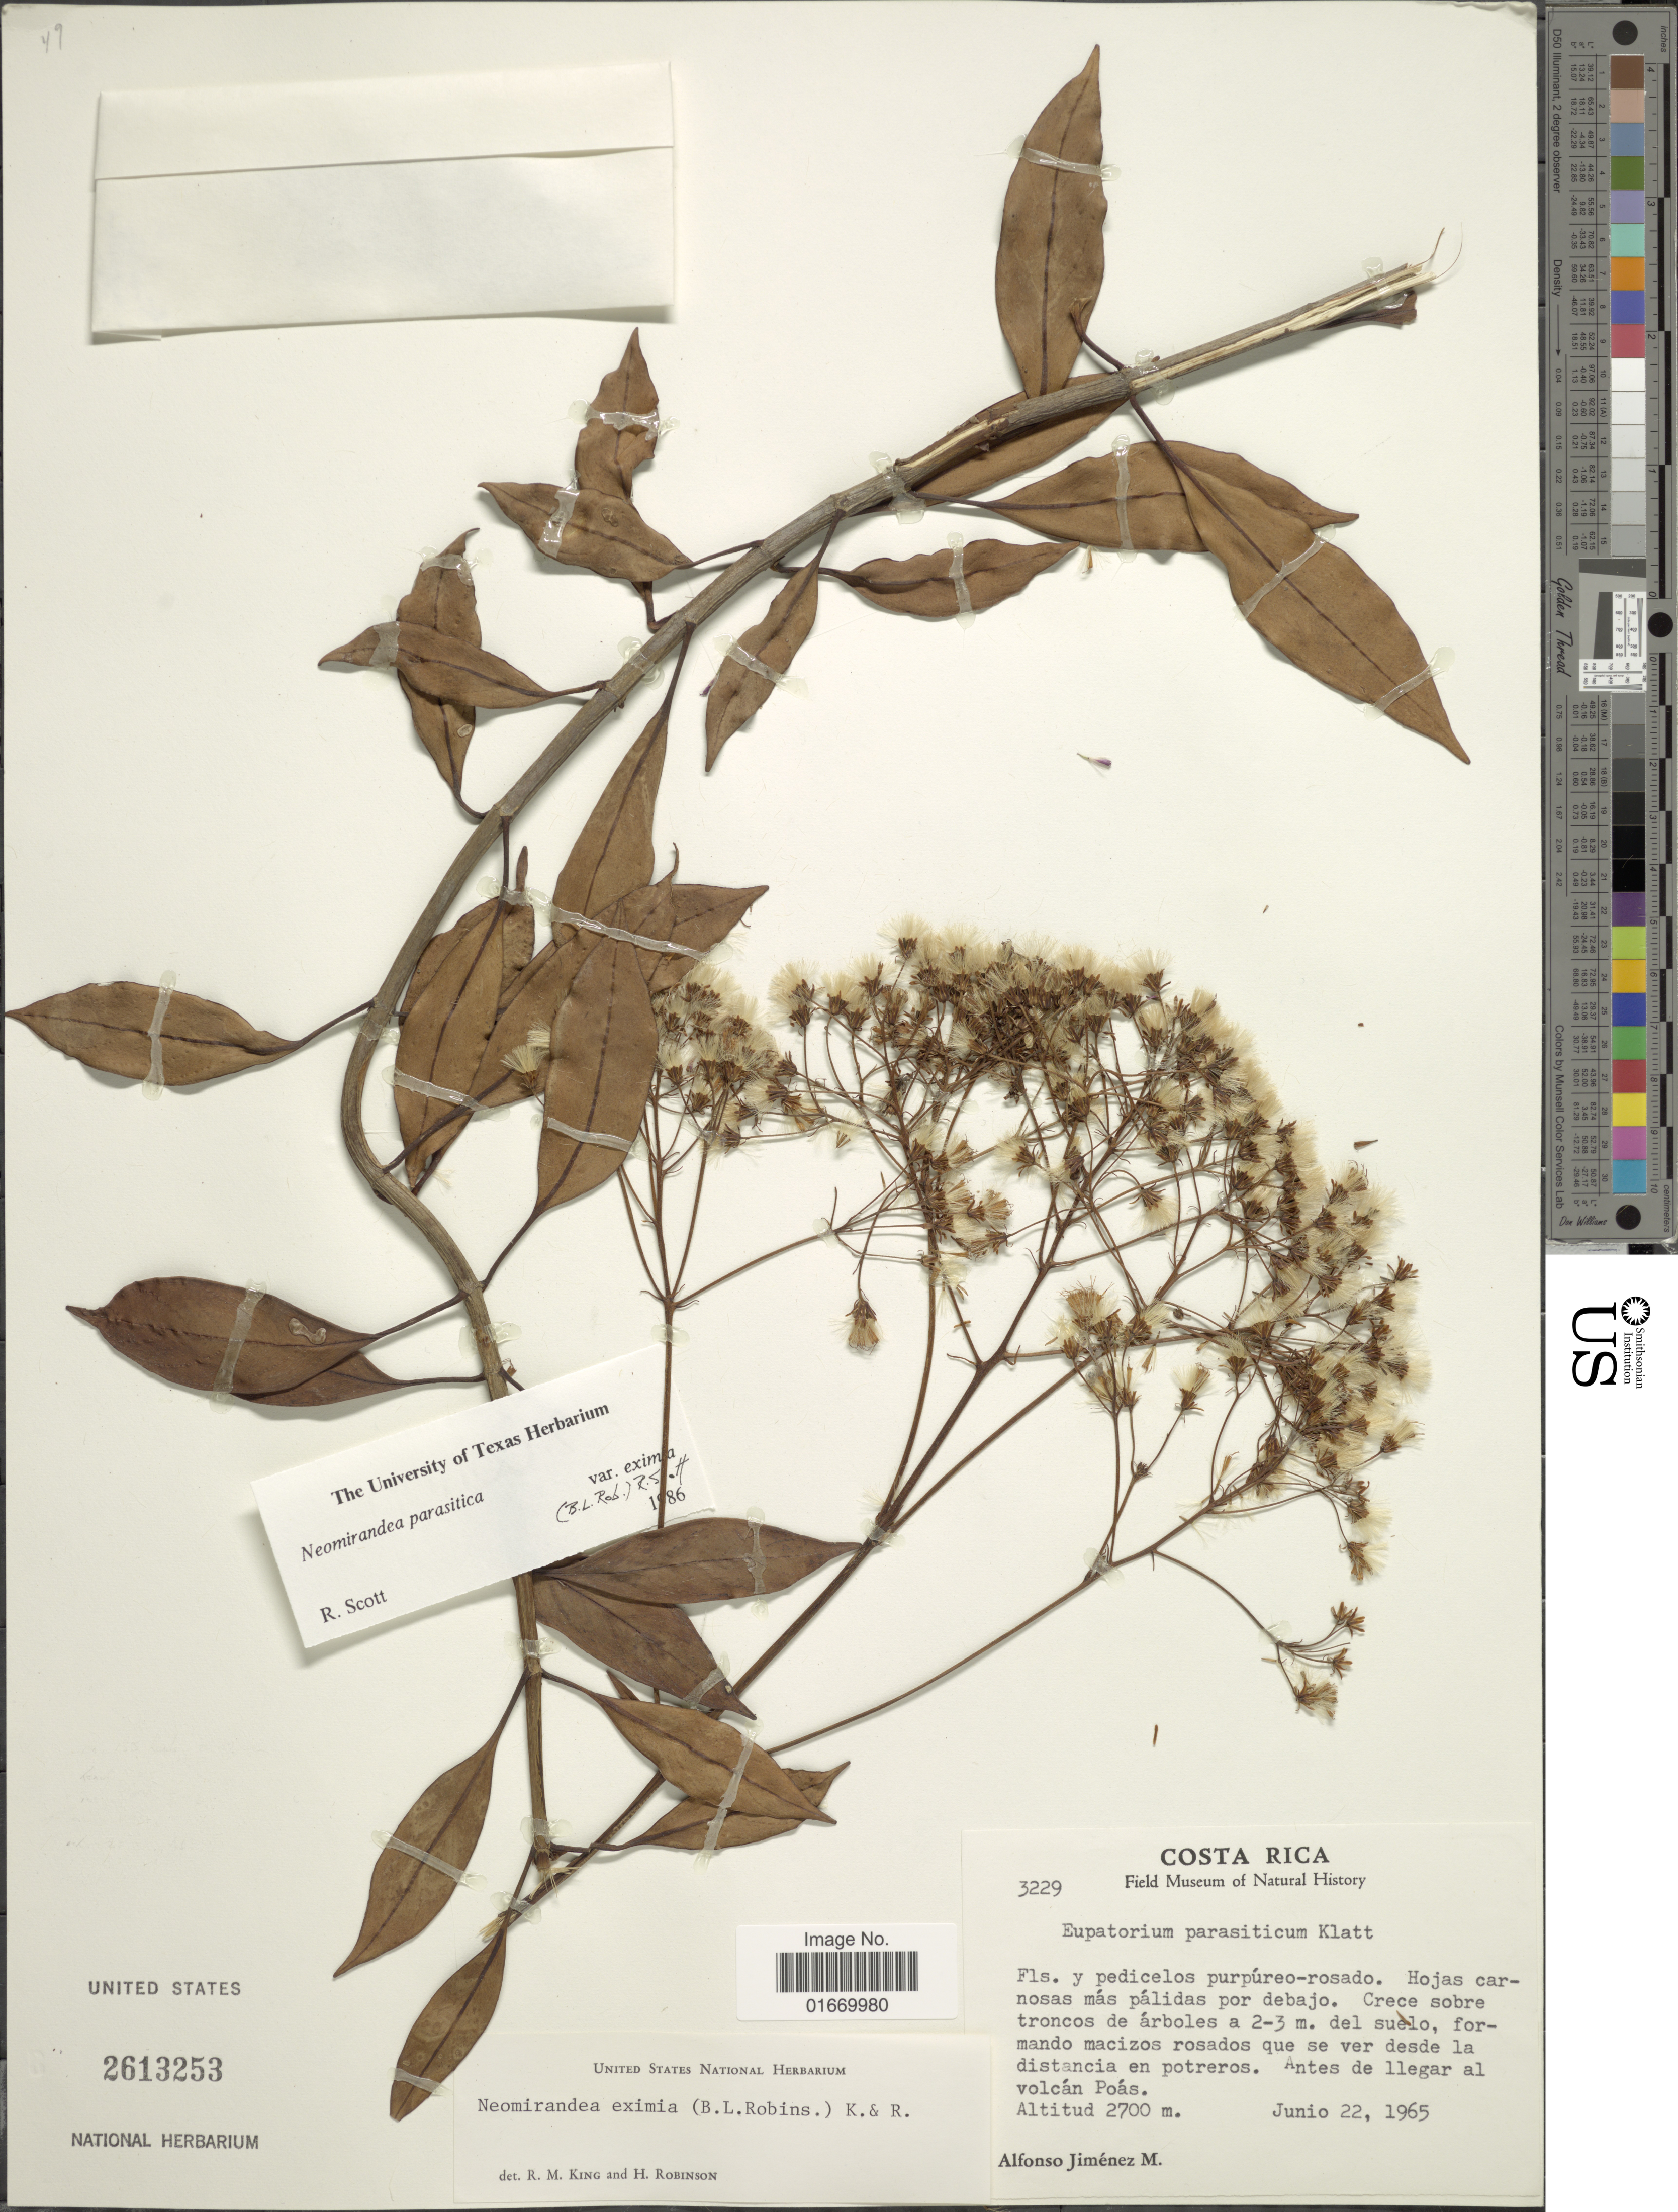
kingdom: Plantae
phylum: Tracheophyta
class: Magnoliopsida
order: Asterales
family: Asteraceae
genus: Neomirandea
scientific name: Neomirandea eximia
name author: (B.L. Rob.) R.M. King & H. Rob.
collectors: A. Jimenez M.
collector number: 3229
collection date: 1965-06-22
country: Costa Rica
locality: Antes de llegar al volcan Poas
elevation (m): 2700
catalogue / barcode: US 2613253